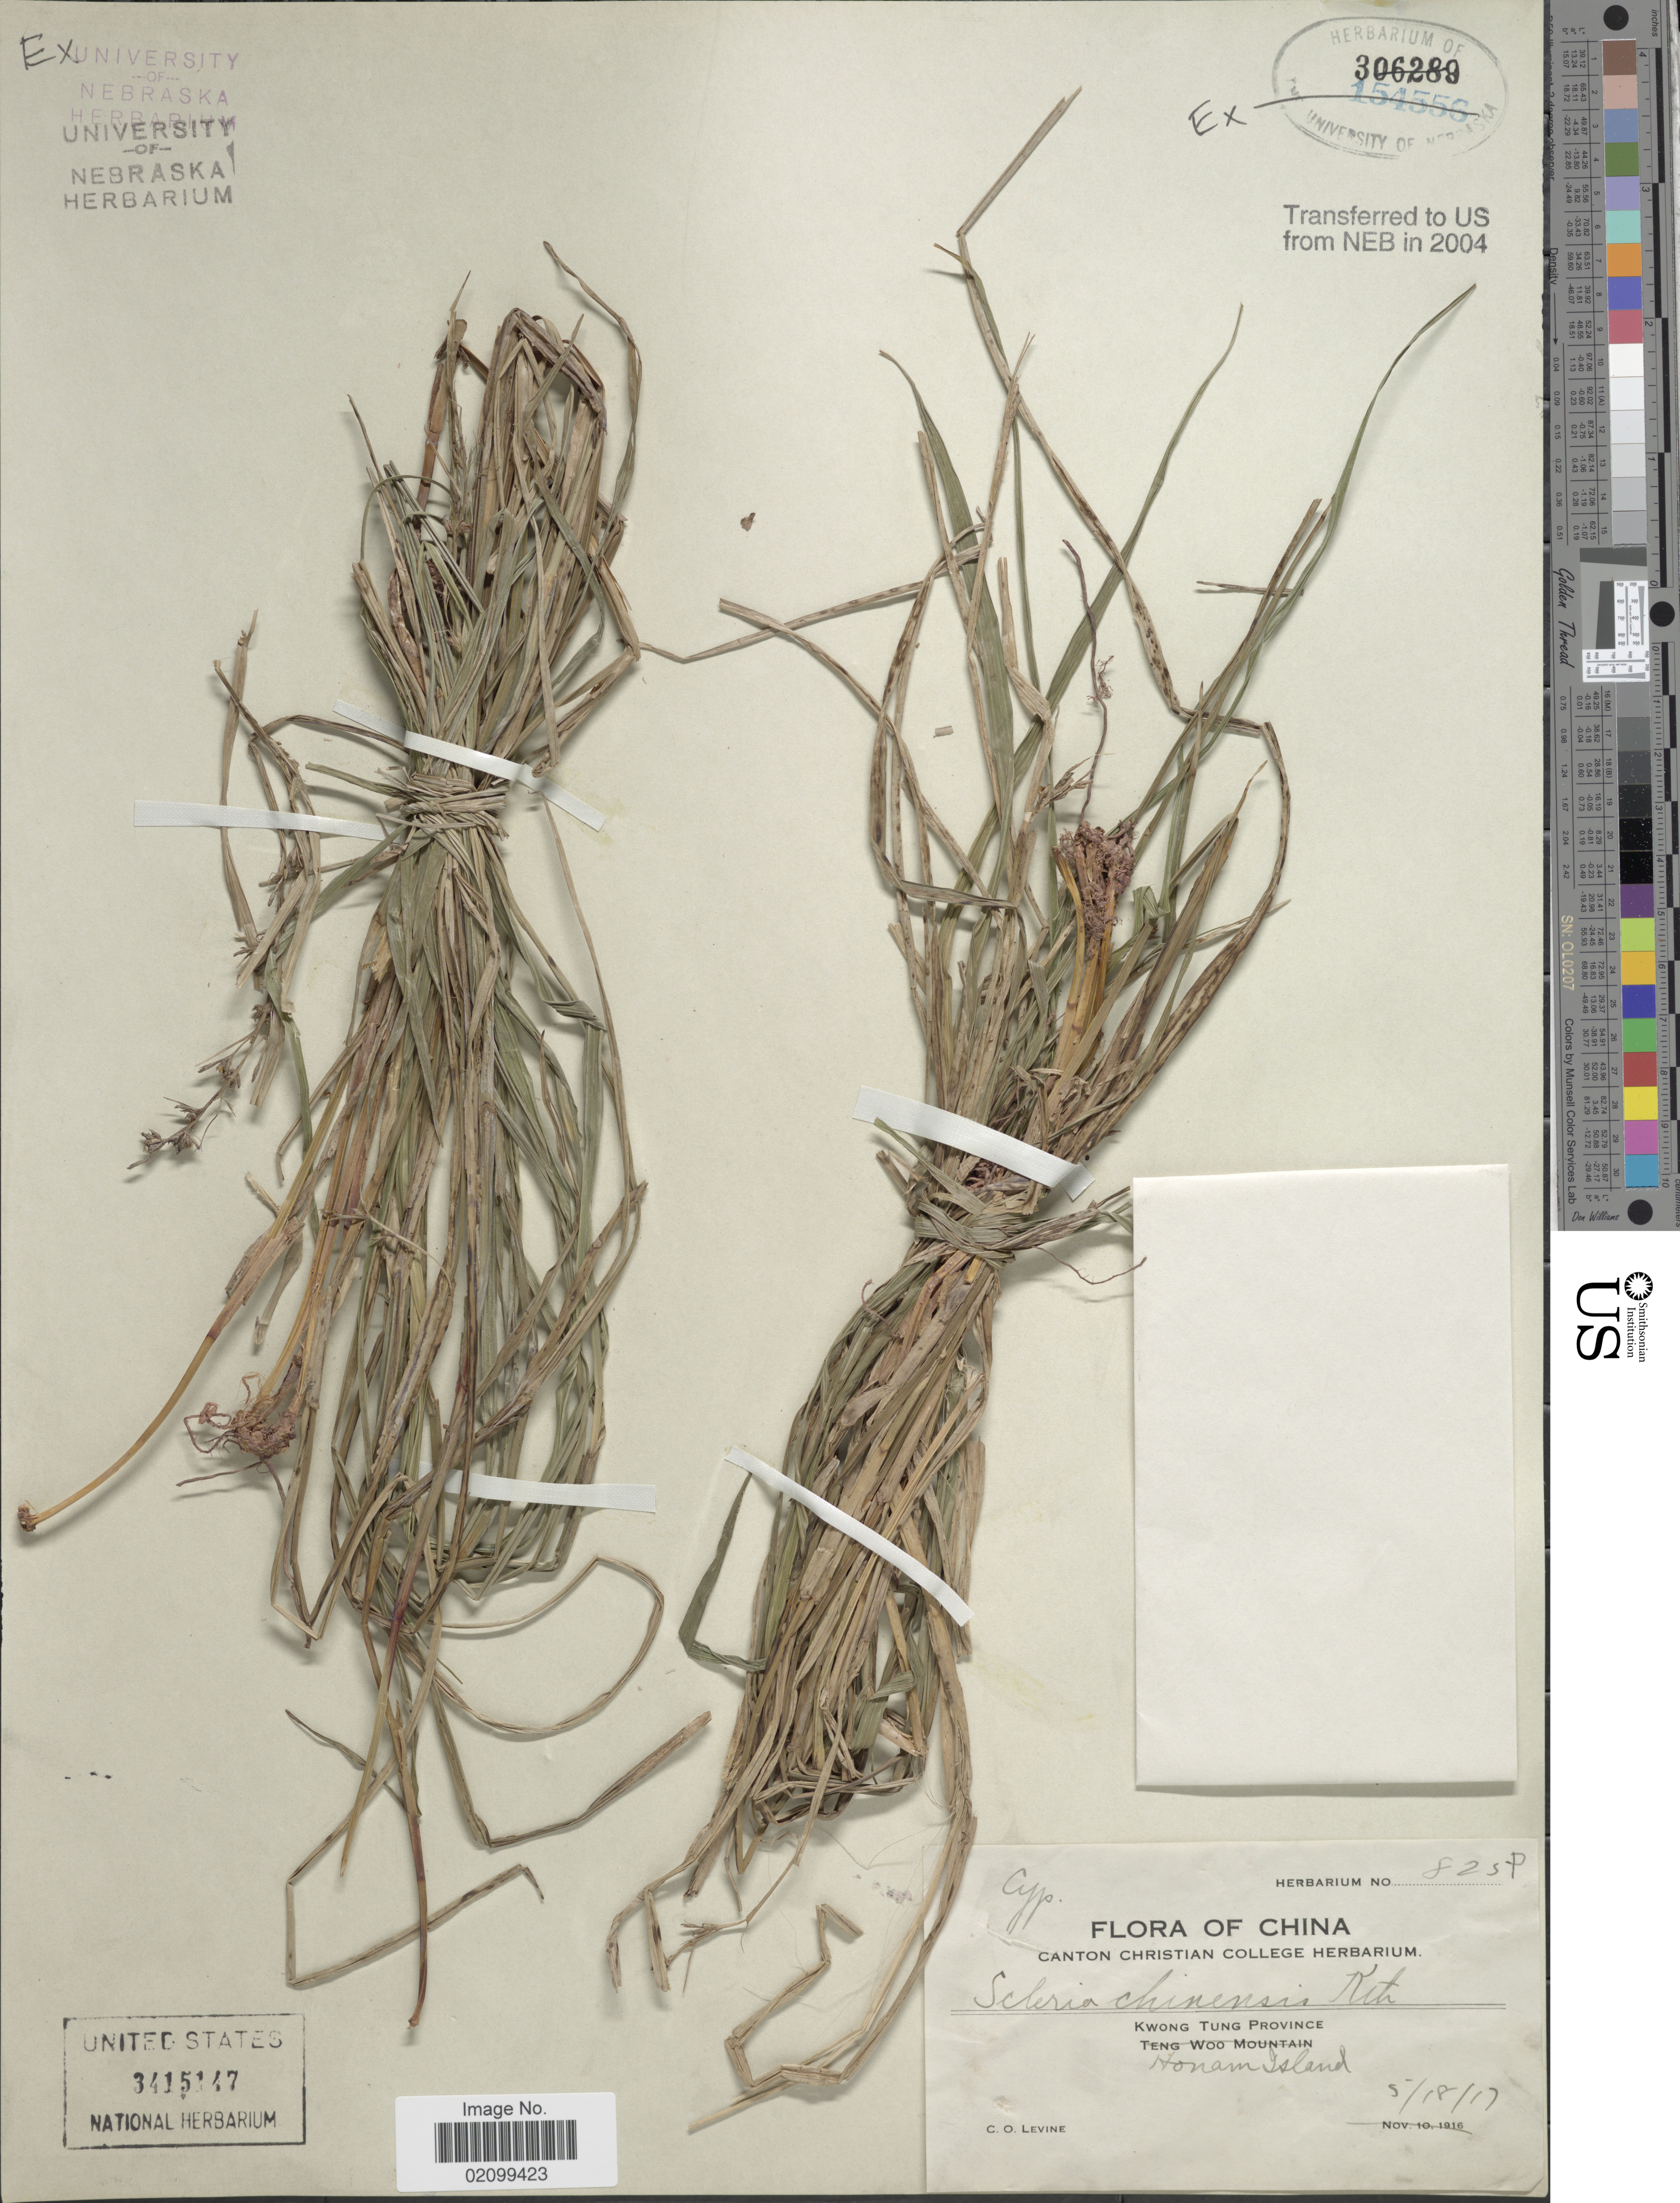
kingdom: Plantae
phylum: Tracheophyta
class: Liliopsida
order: Poales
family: Cyperaceae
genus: Scleria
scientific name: Scleria sp.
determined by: Strong, Mark T., (BOT), Smithsonian Institution - National Museum of Natural History (UNITED STATES)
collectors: C. O. Levine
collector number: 825P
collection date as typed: Transcribed d/m/y: 18/5/17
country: China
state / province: Guangdong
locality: Kwong Tung Province. Honam Island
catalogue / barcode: US 3415147